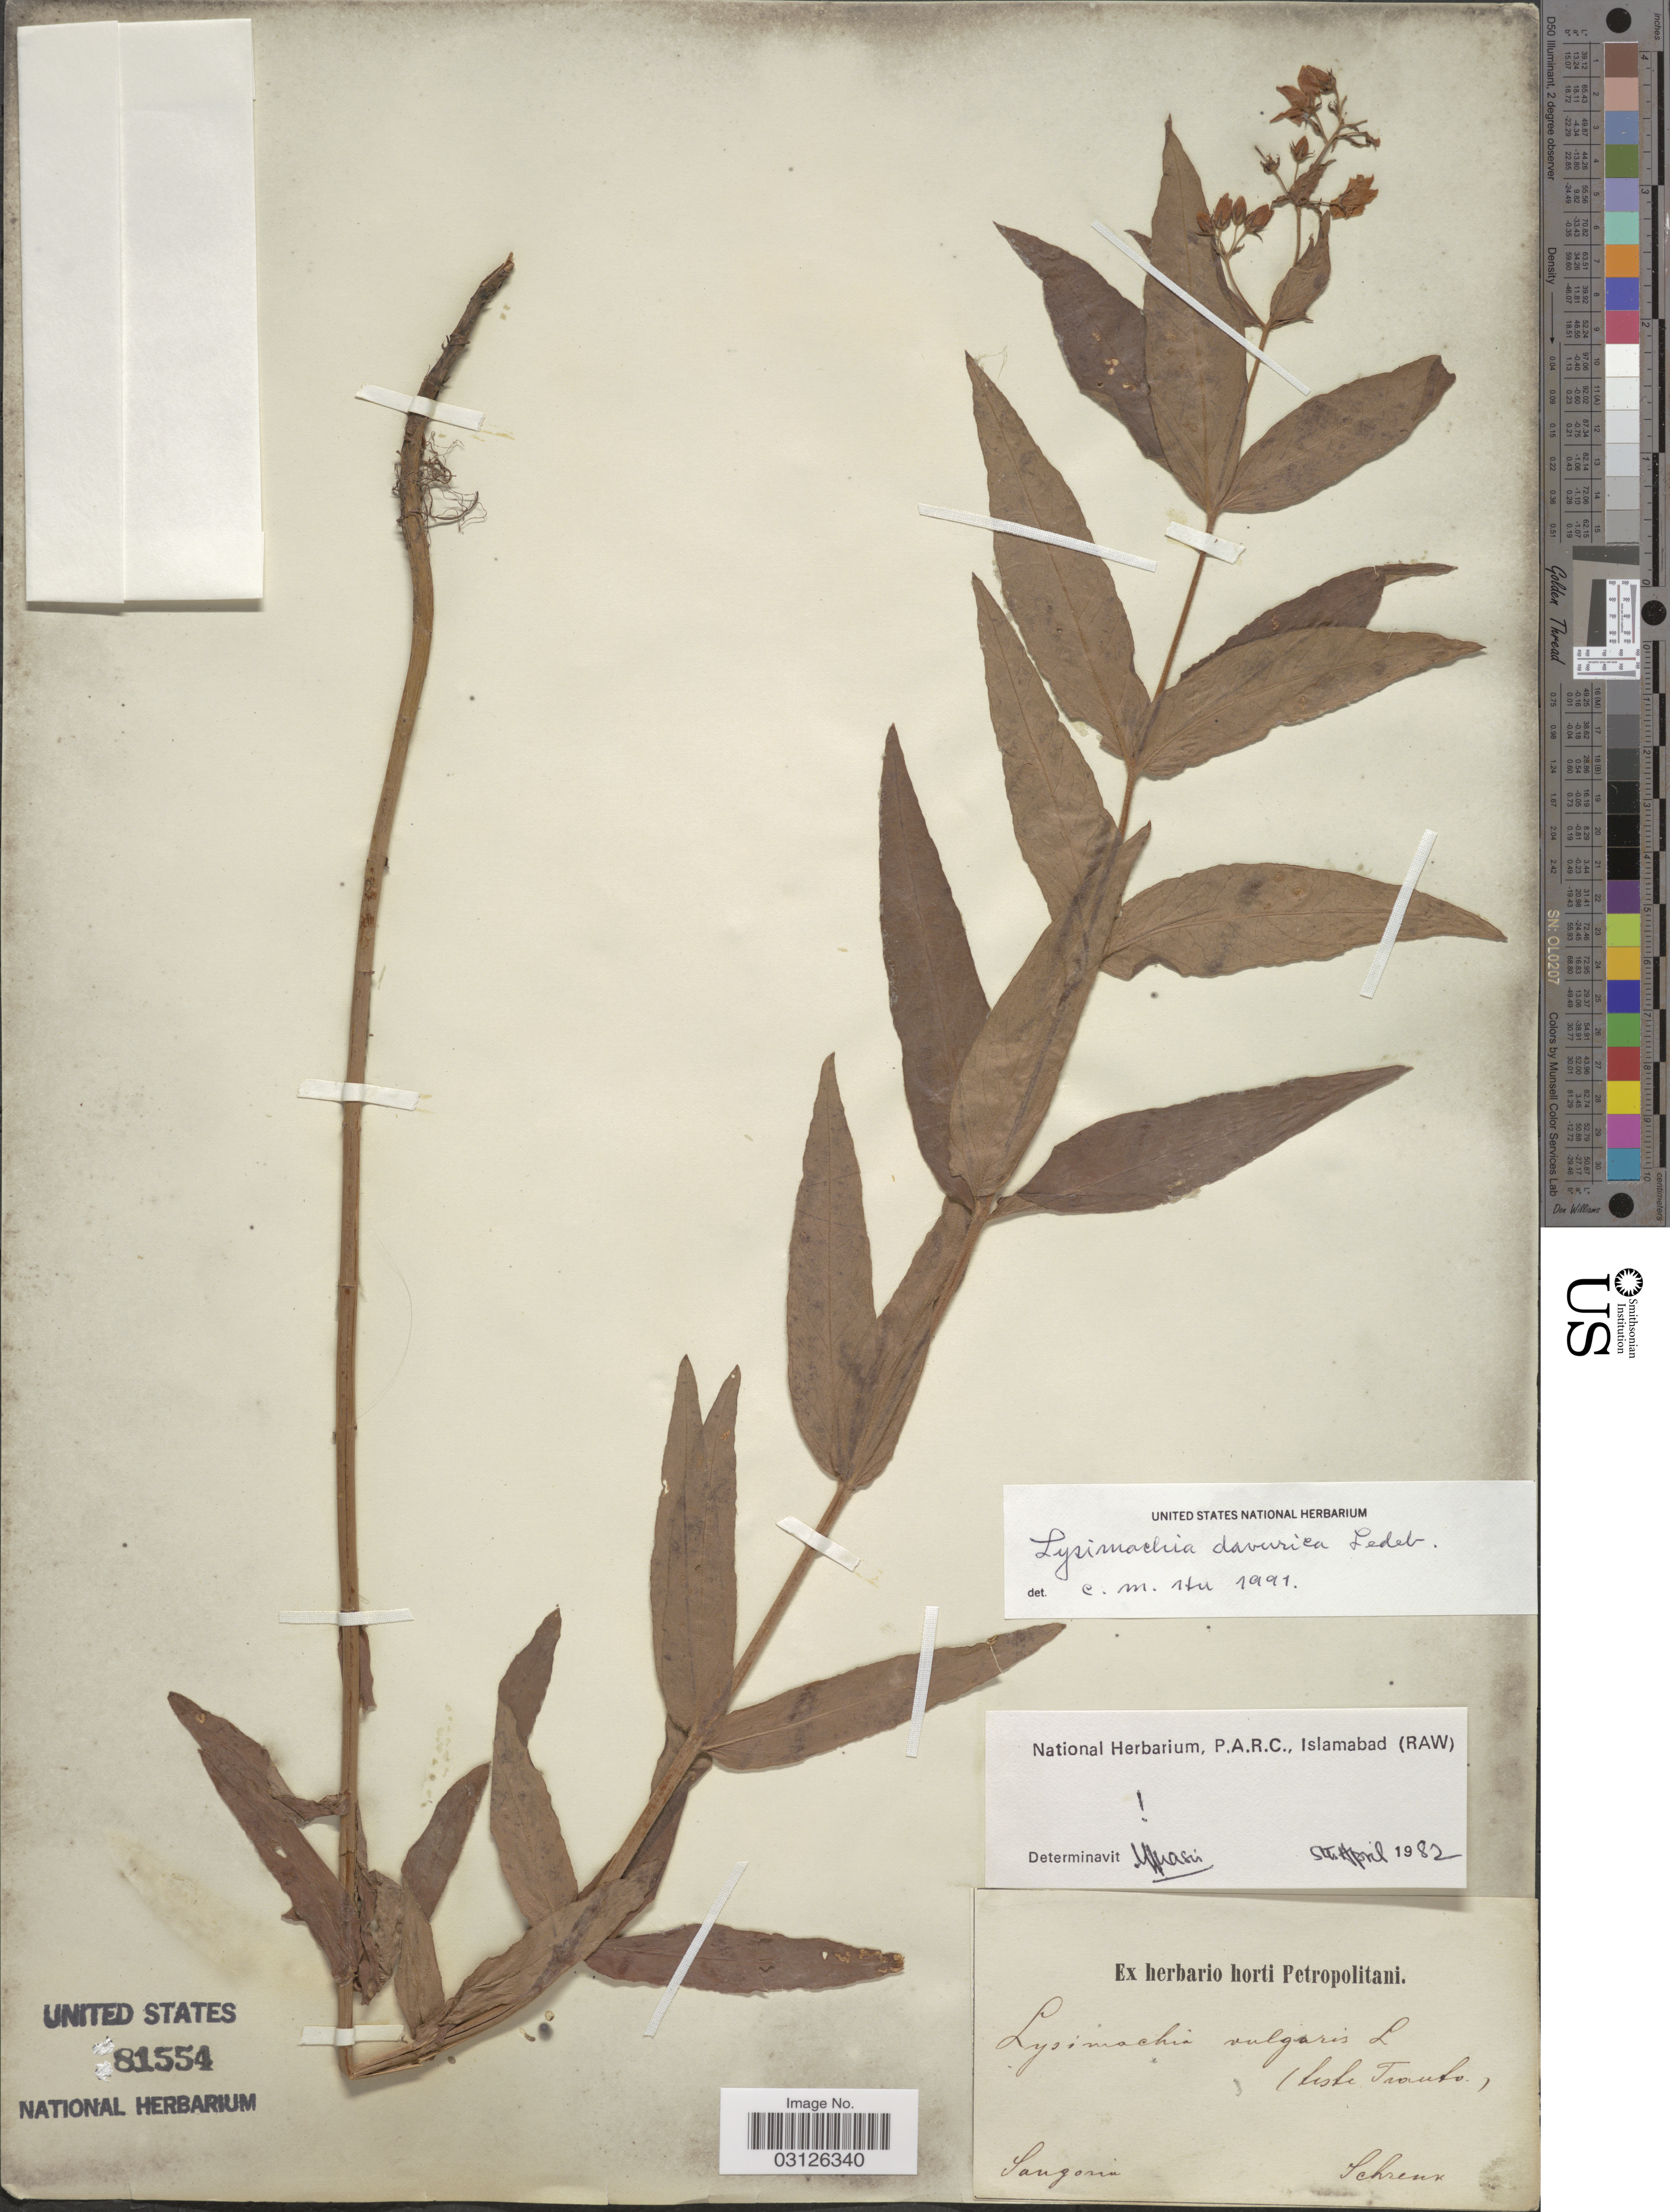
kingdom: Plantae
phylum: Tracheophyta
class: Magnoliopsida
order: Ericales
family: Primulaceae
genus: Lysimachia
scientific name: Lysimachia davurica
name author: Ledeb.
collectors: A.G. Schrenk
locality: Sangoria.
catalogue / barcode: US 81554